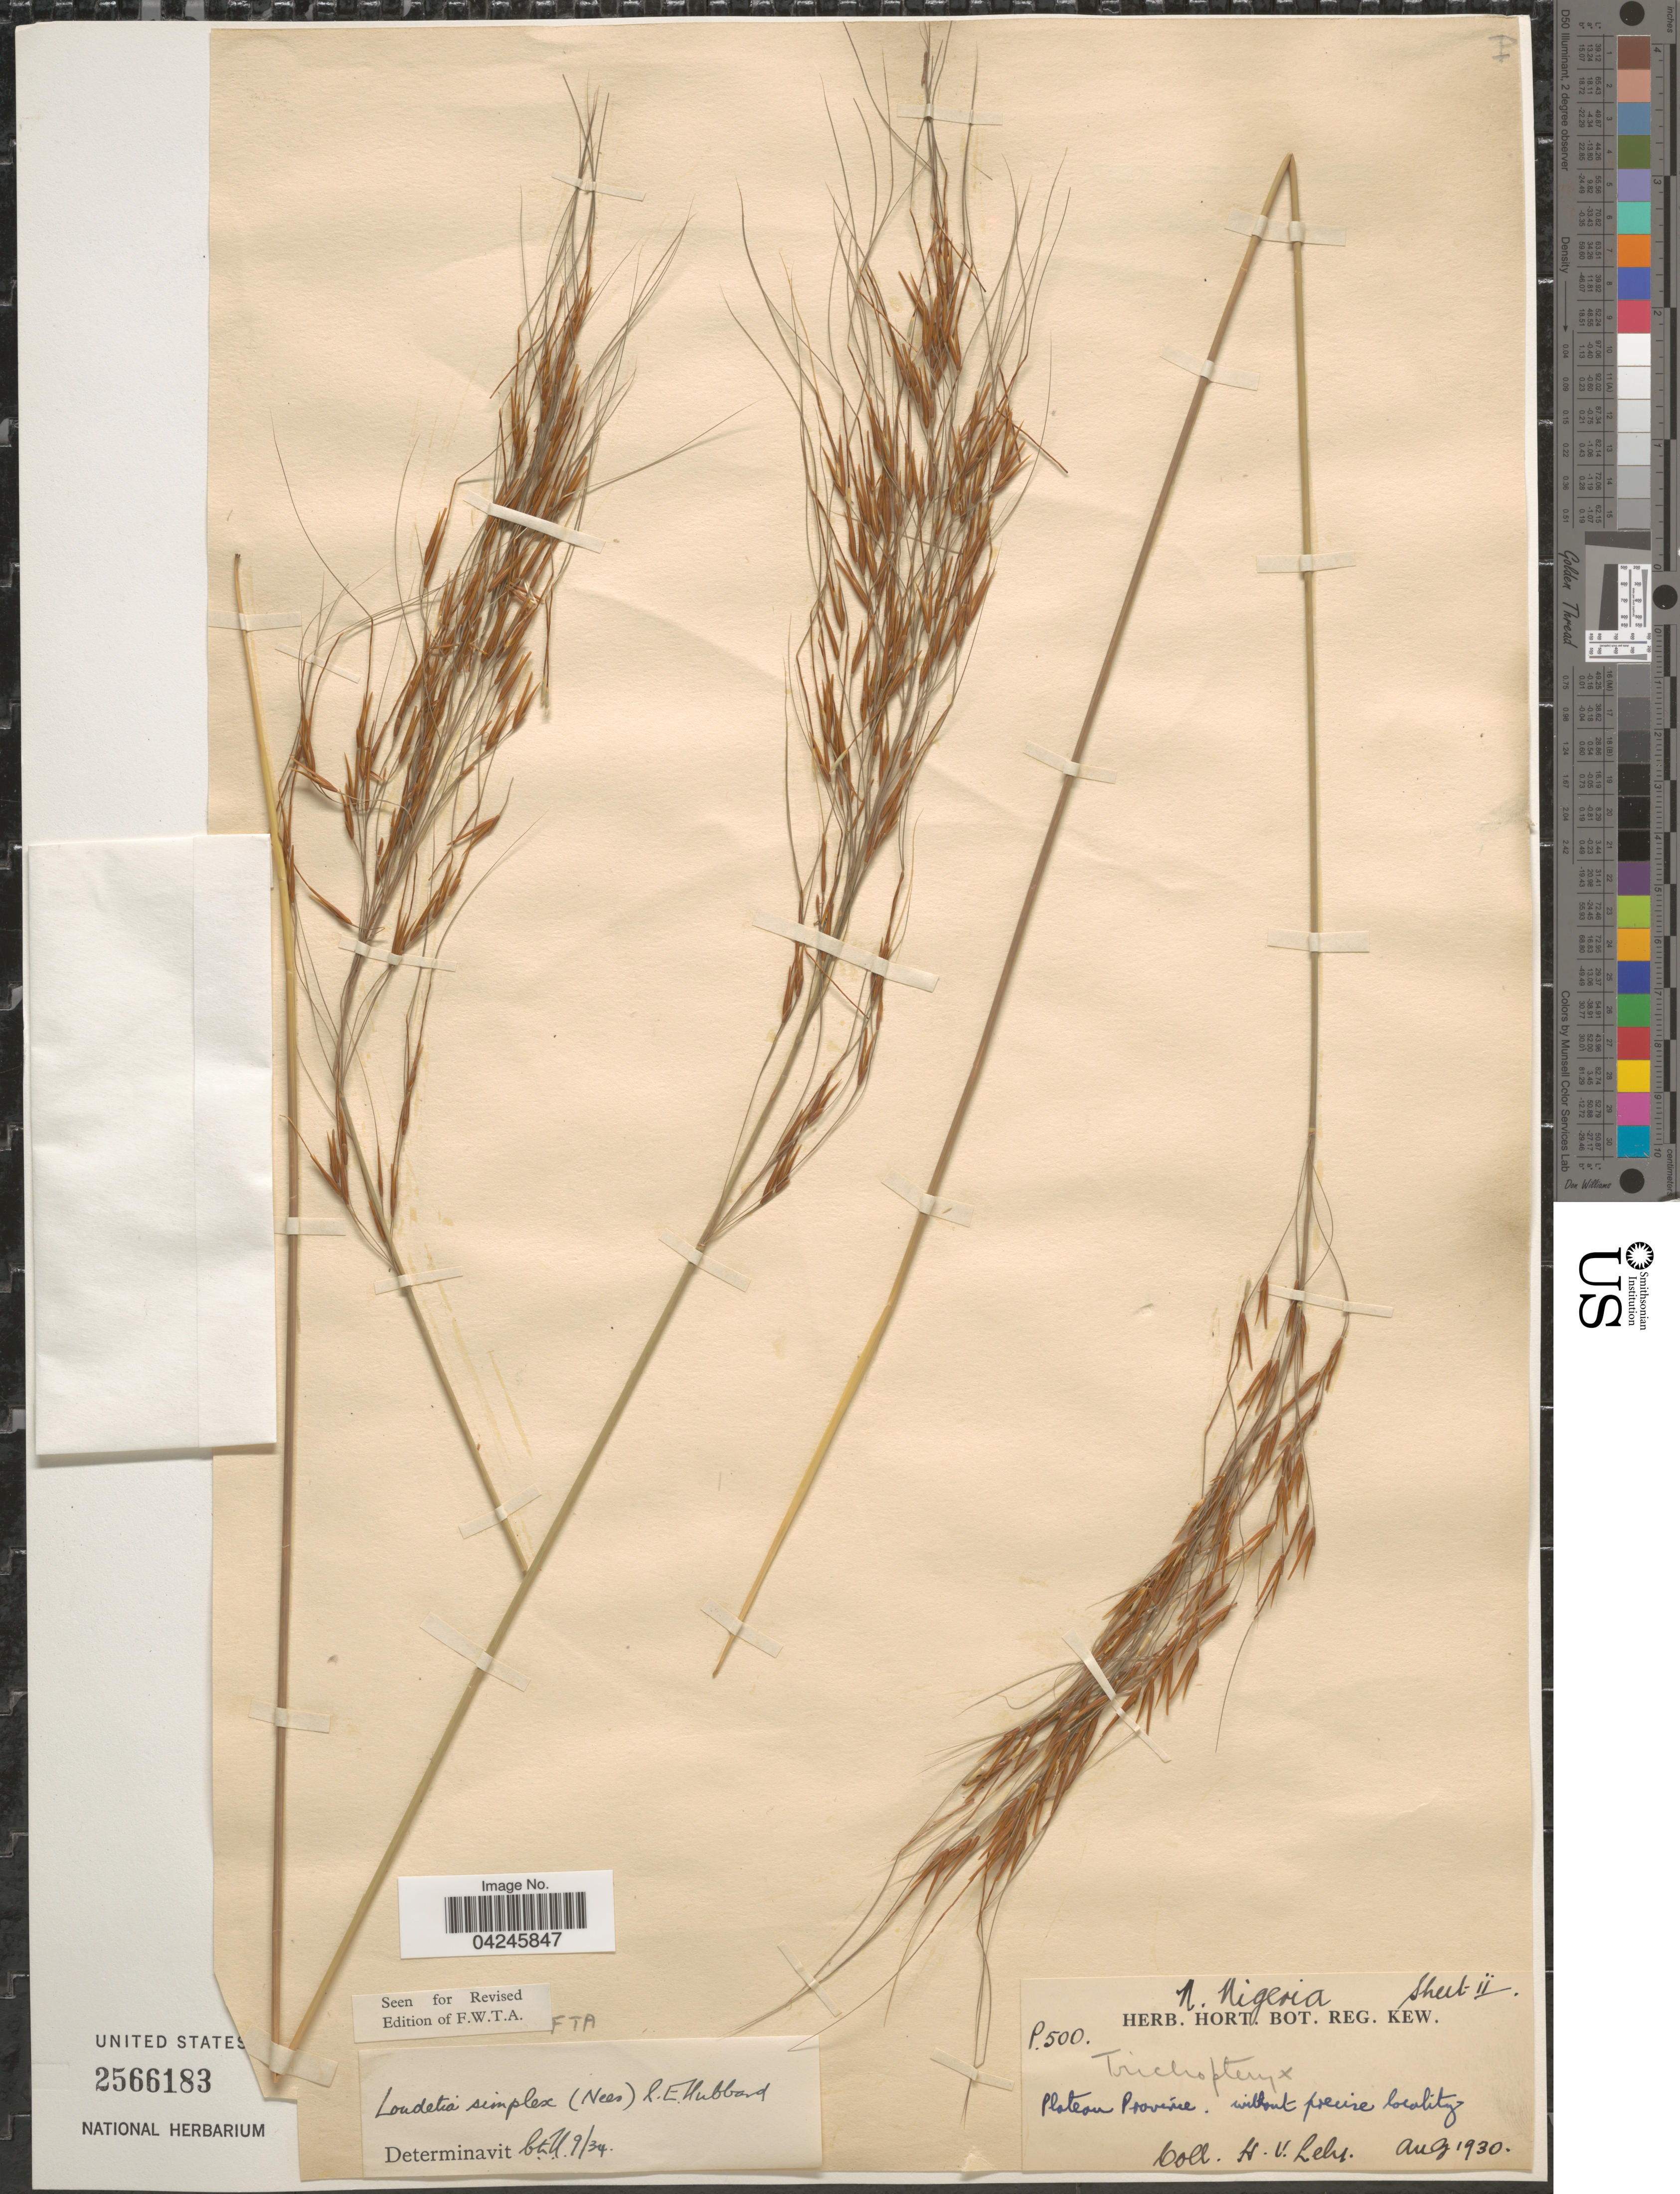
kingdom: Plantae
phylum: Tracheophyta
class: Liliopsida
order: Poales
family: Poaceae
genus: Loudetia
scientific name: Loudetia simplex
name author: (Nees) C.E. Hubb.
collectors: H. Lehr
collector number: P500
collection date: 1930-08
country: Nigeria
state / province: Plateau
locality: N. Nigeria. Plateau Province.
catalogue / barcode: US 2566183